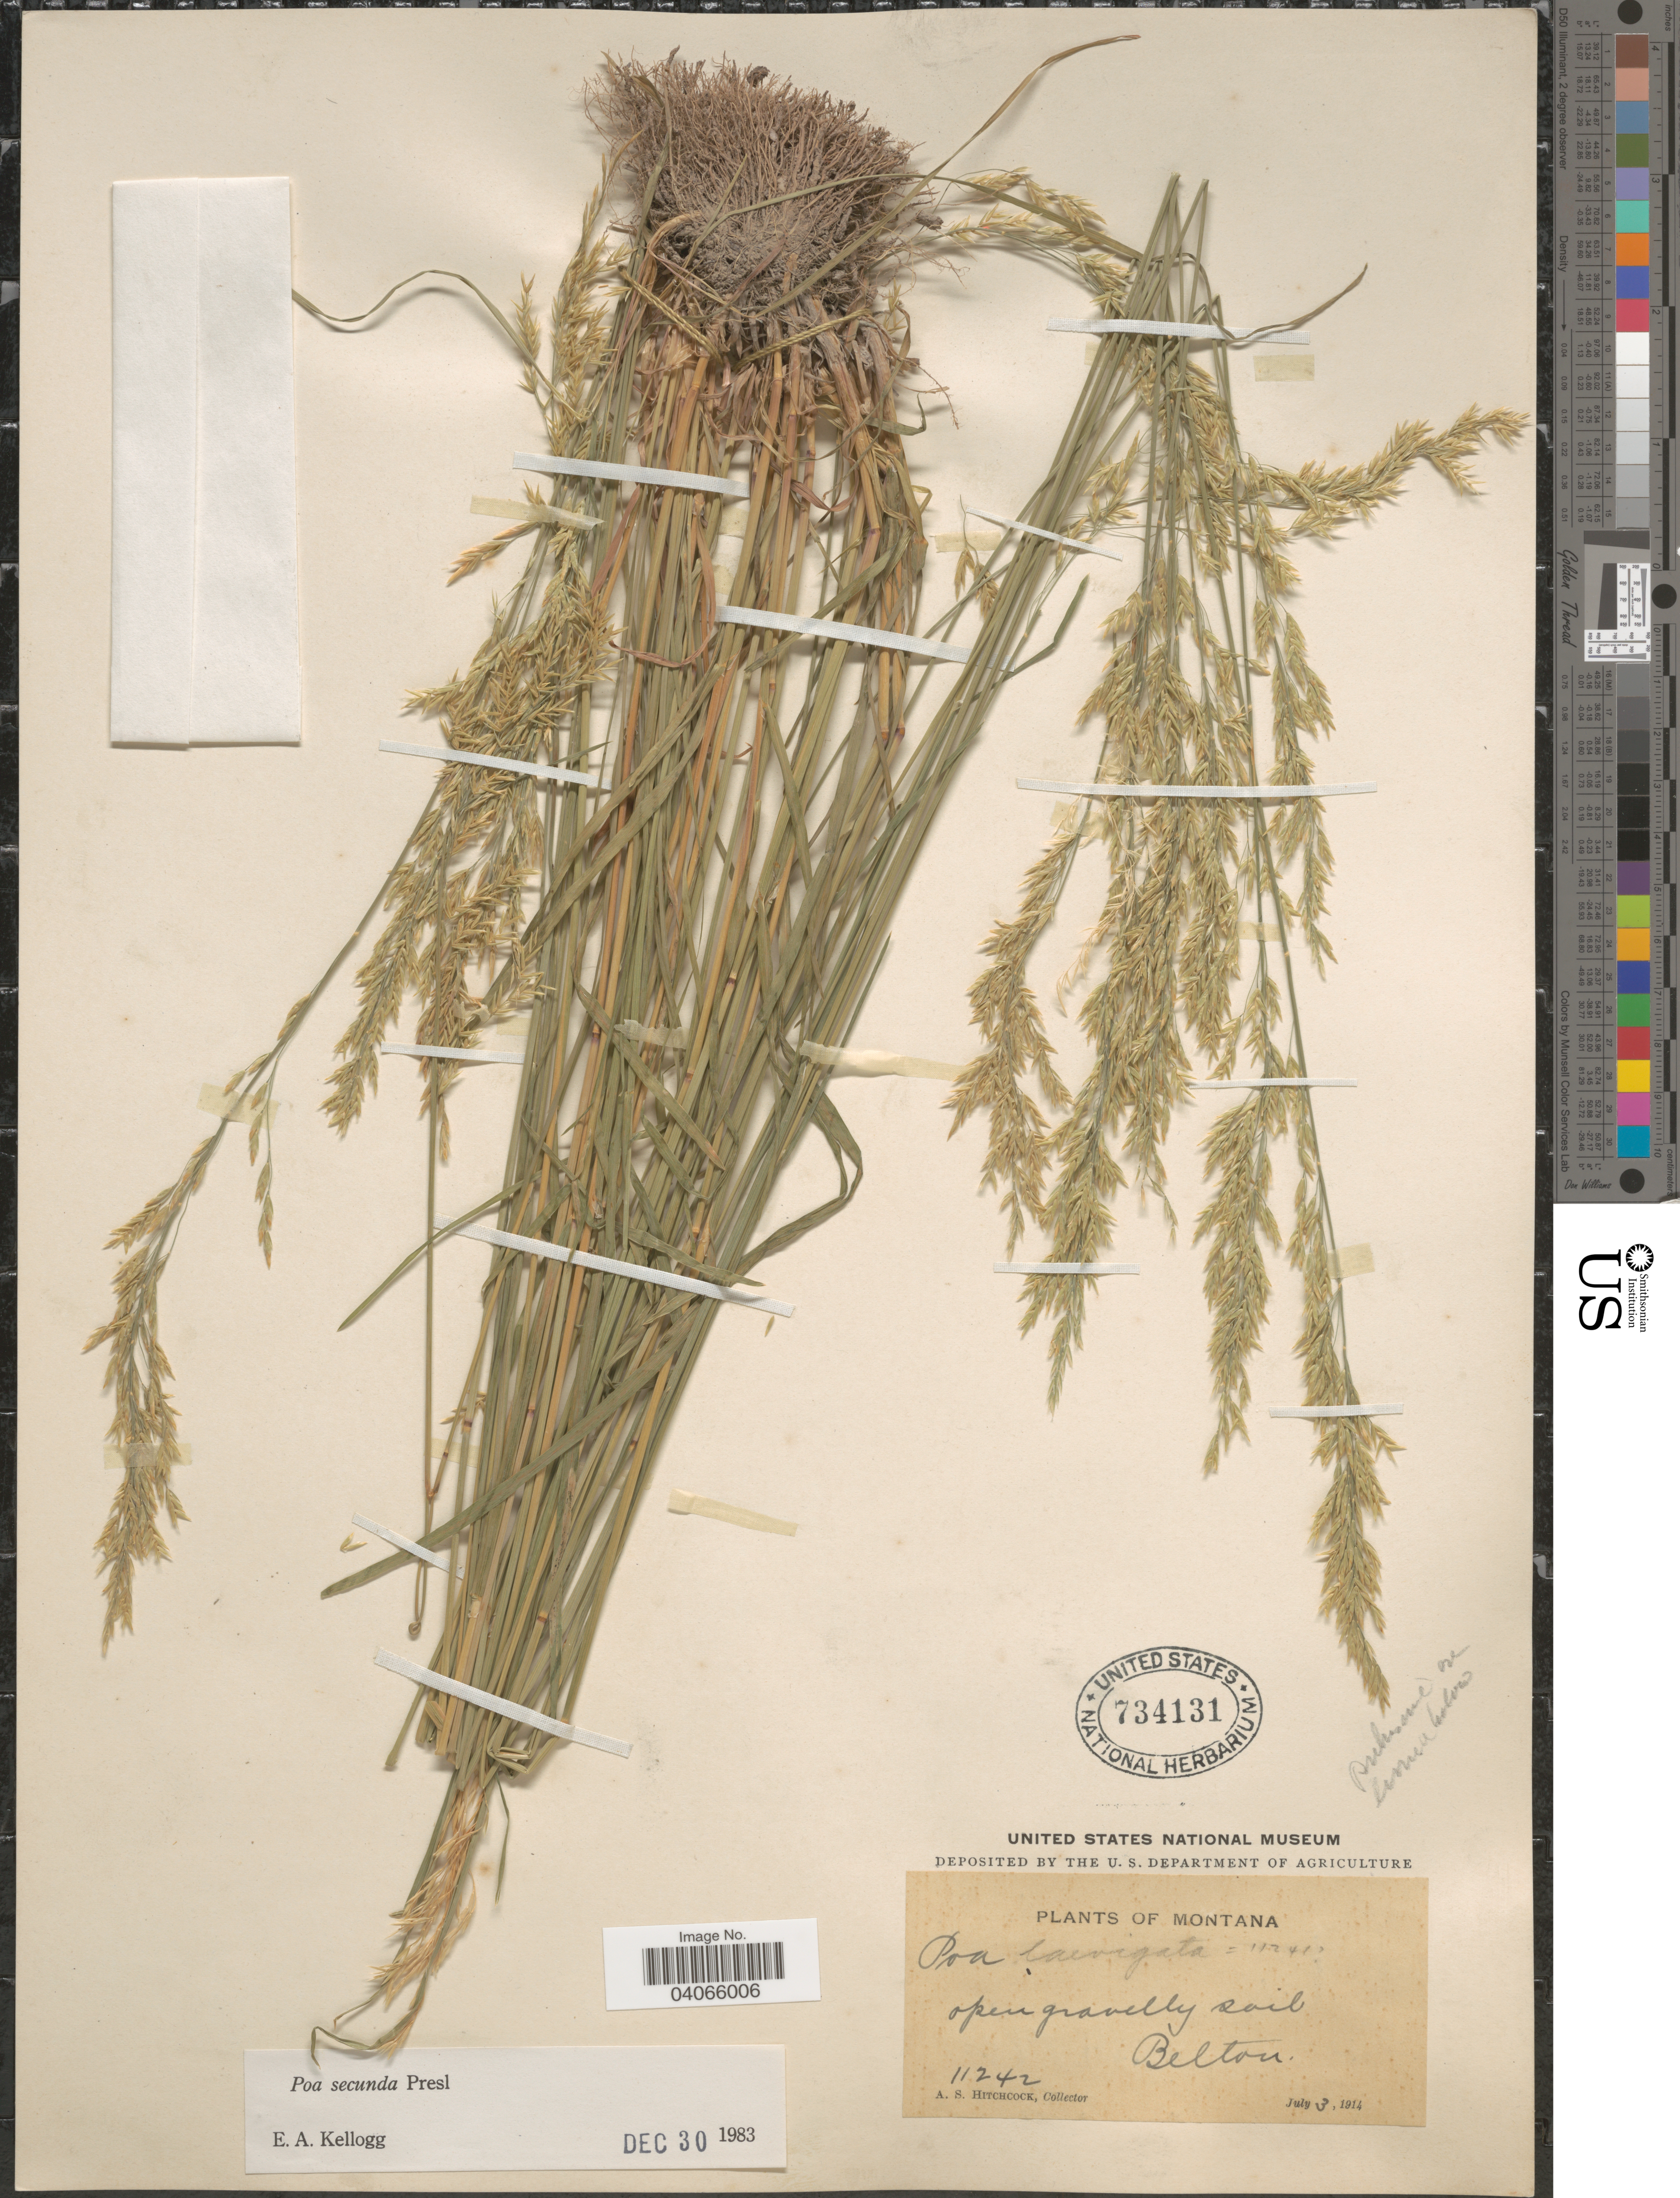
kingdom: Plantae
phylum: Tracheophyta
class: Liliopsida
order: Poales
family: Poaceae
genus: Poa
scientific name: Poa secunda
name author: J. Presl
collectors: A. S. Hitchcock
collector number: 11242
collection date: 1914-07-03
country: United States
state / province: Montana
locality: Belton.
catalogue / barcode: US 734131